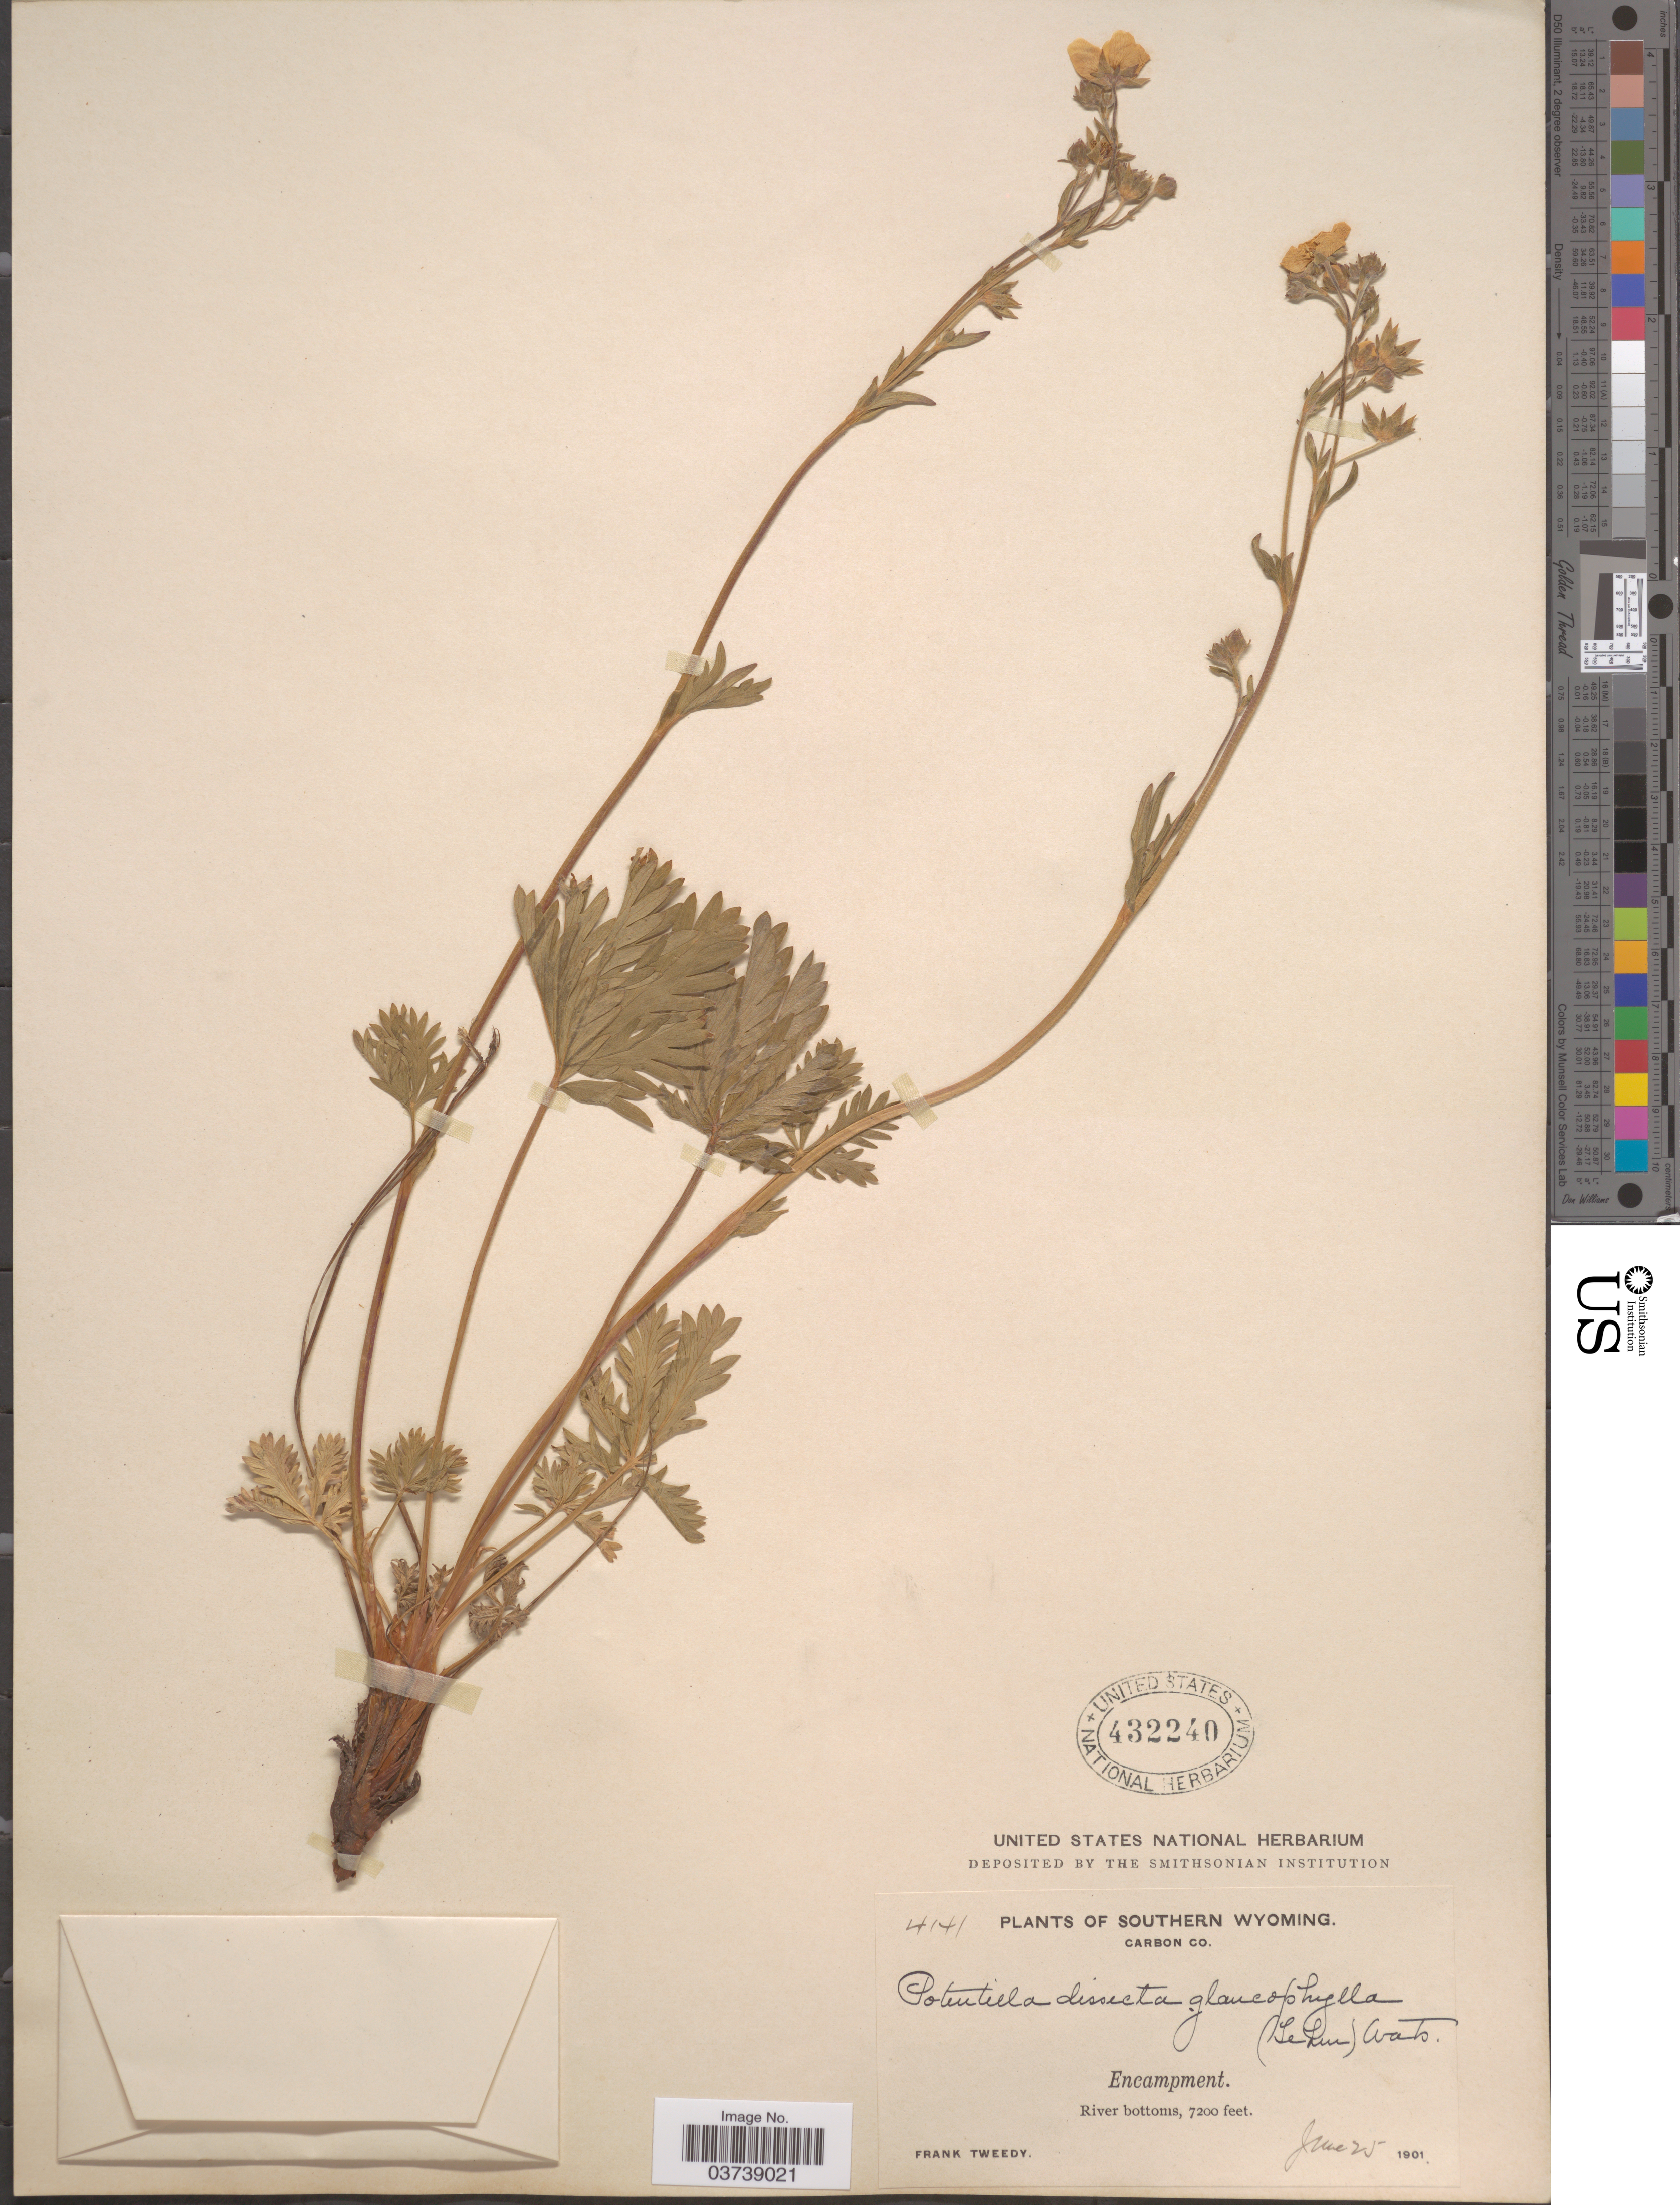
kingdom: Plantae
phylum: Tracheophyta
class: Magnoliopsida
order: Rosales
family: Rosaceae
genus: Potentilla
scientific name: Potentilla diversifolia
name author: Lehm.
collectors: F. Tweedy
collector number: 4141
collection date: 1901-06-25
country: United States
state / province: Wyoming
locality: Southern Wyoming. Carbon Co. Encampment.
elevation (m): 2195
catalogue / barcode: US 432240